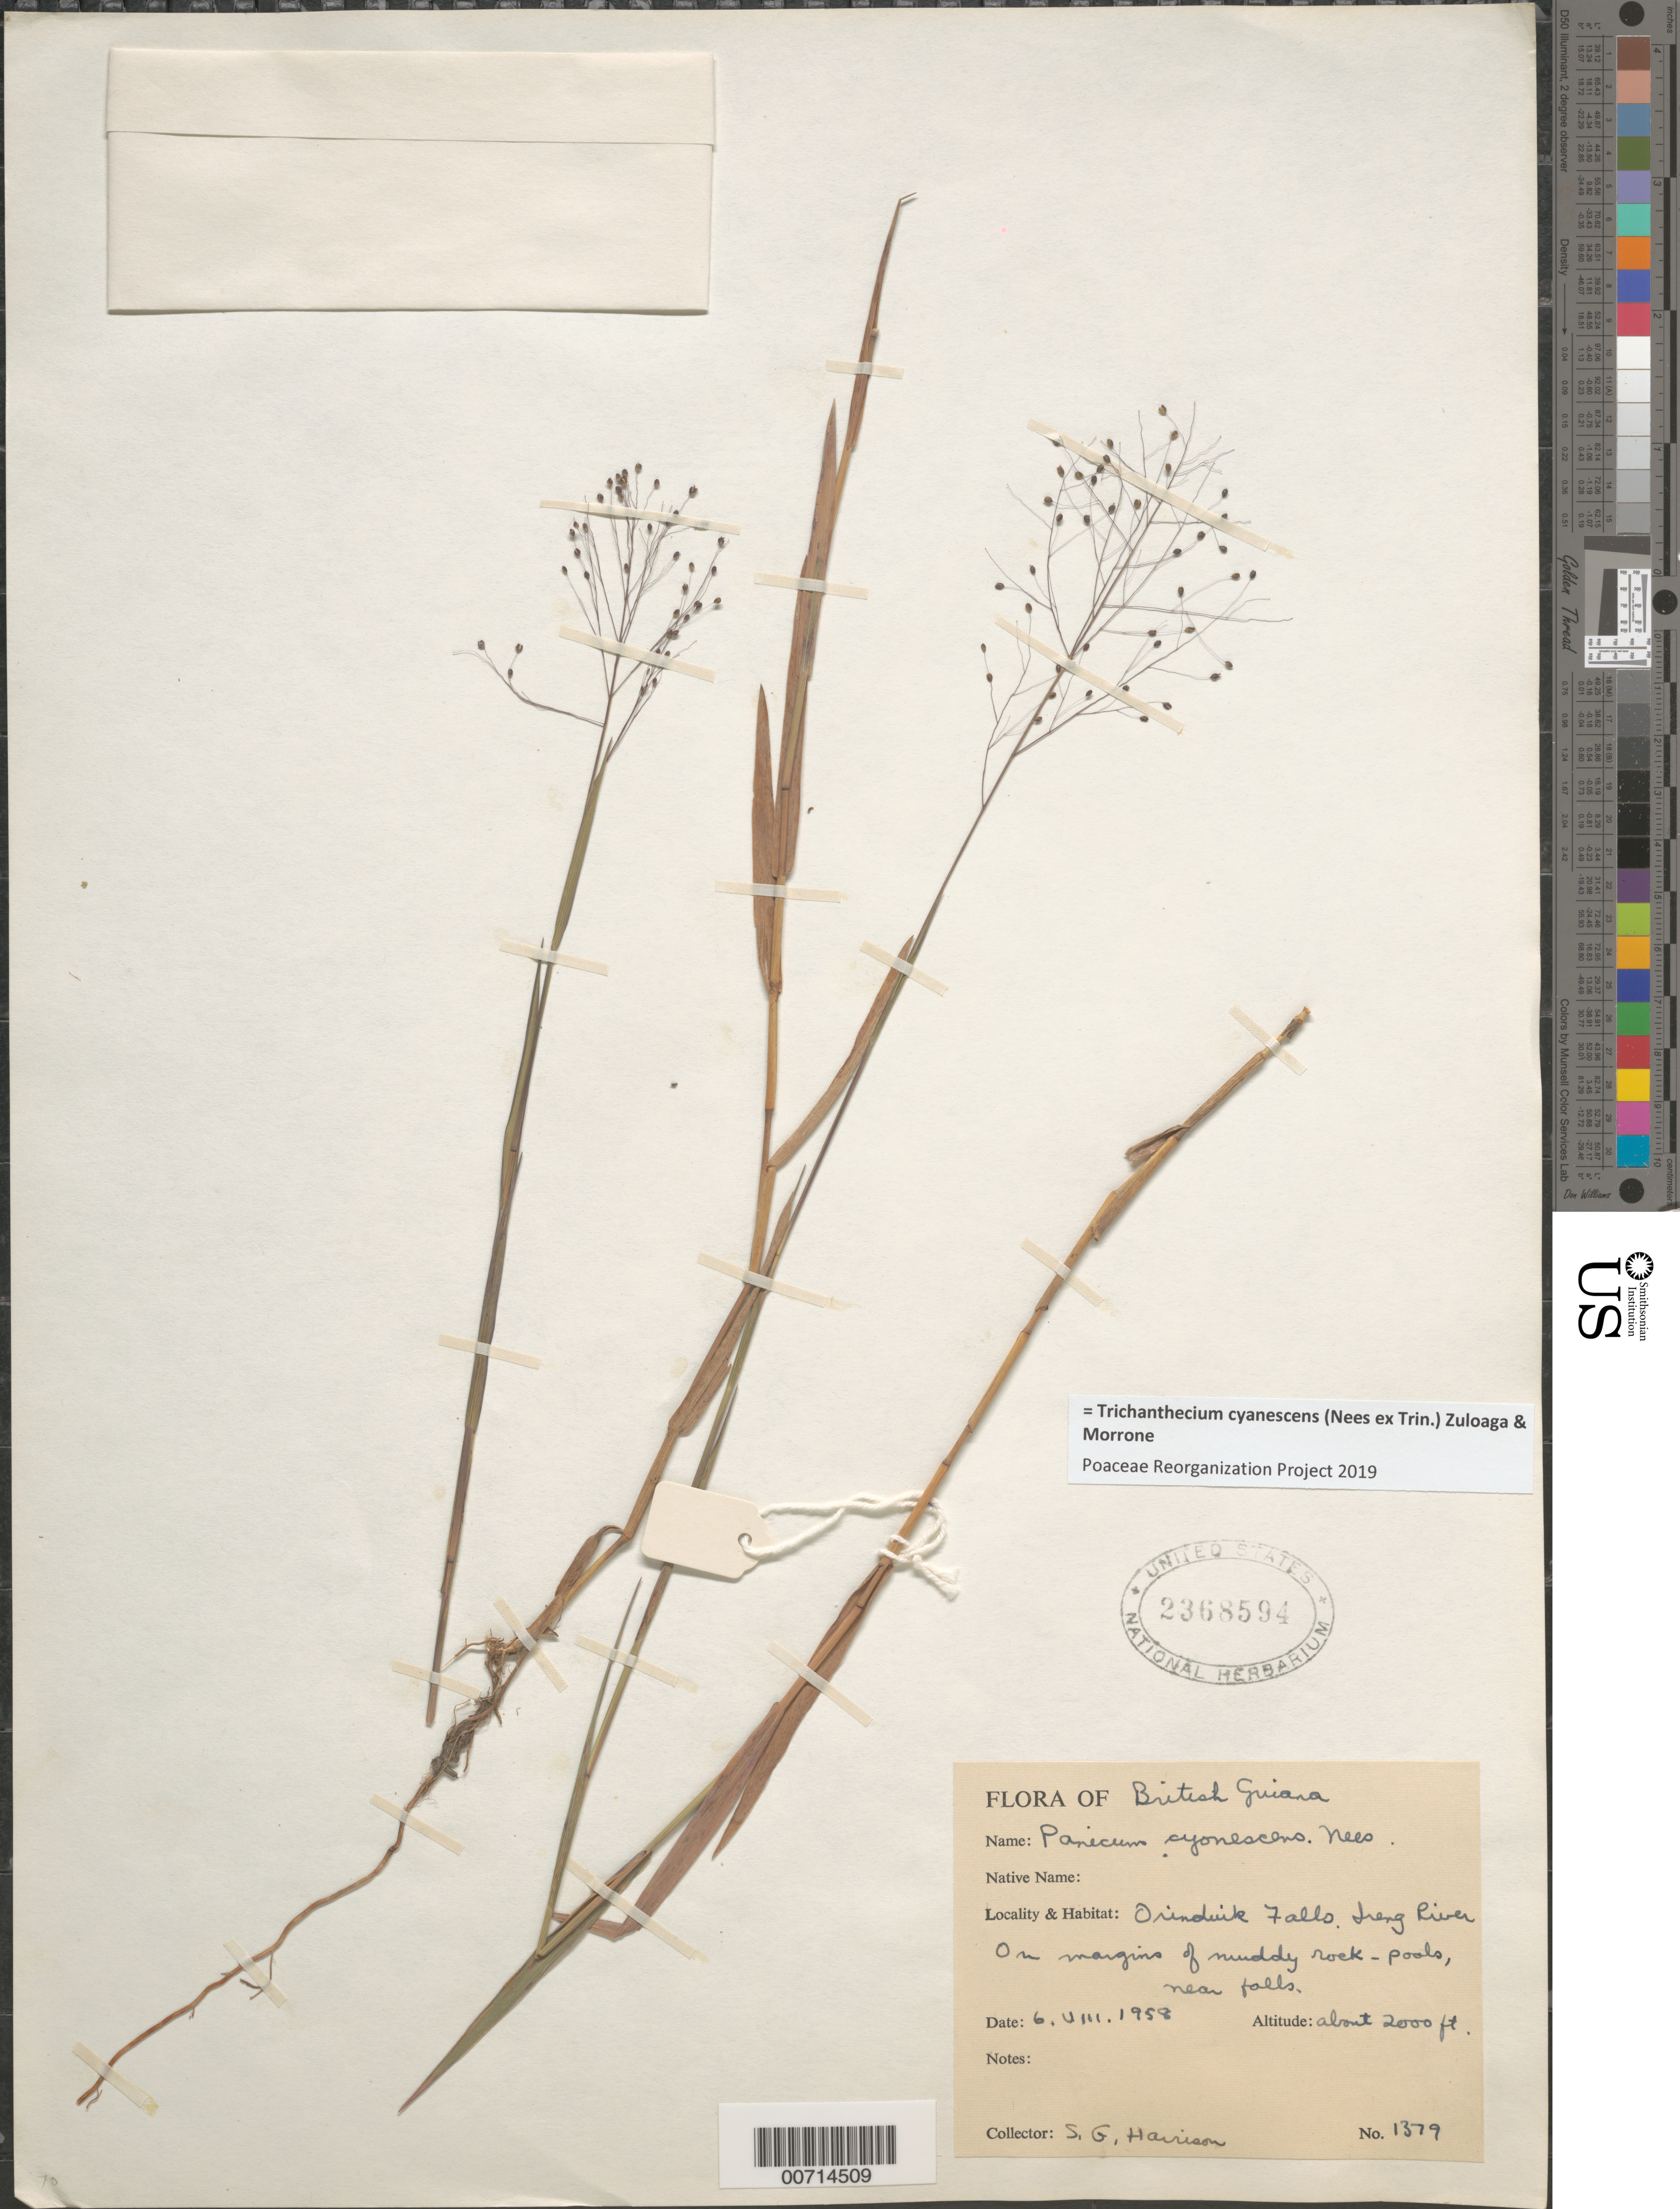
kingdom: Plantae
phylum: Tracheophyta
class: Liliopsida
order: Poales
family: Poaceae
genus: Trichanthecium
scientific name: Trichanthecium cyanescens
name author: (Nees ex Trin.) Zuloaga & Morrone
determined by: Poaceae Reorganization Project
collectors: S. G. Harrison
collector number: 1379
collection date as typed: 6-Aug-58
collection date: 1958-08-06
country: Guyana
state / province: Potaro-Siparuni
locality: Orinduik Falls, Ireng River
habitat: Margins of muddy rock-pools near falls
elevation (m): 610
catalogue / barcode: US 2368594